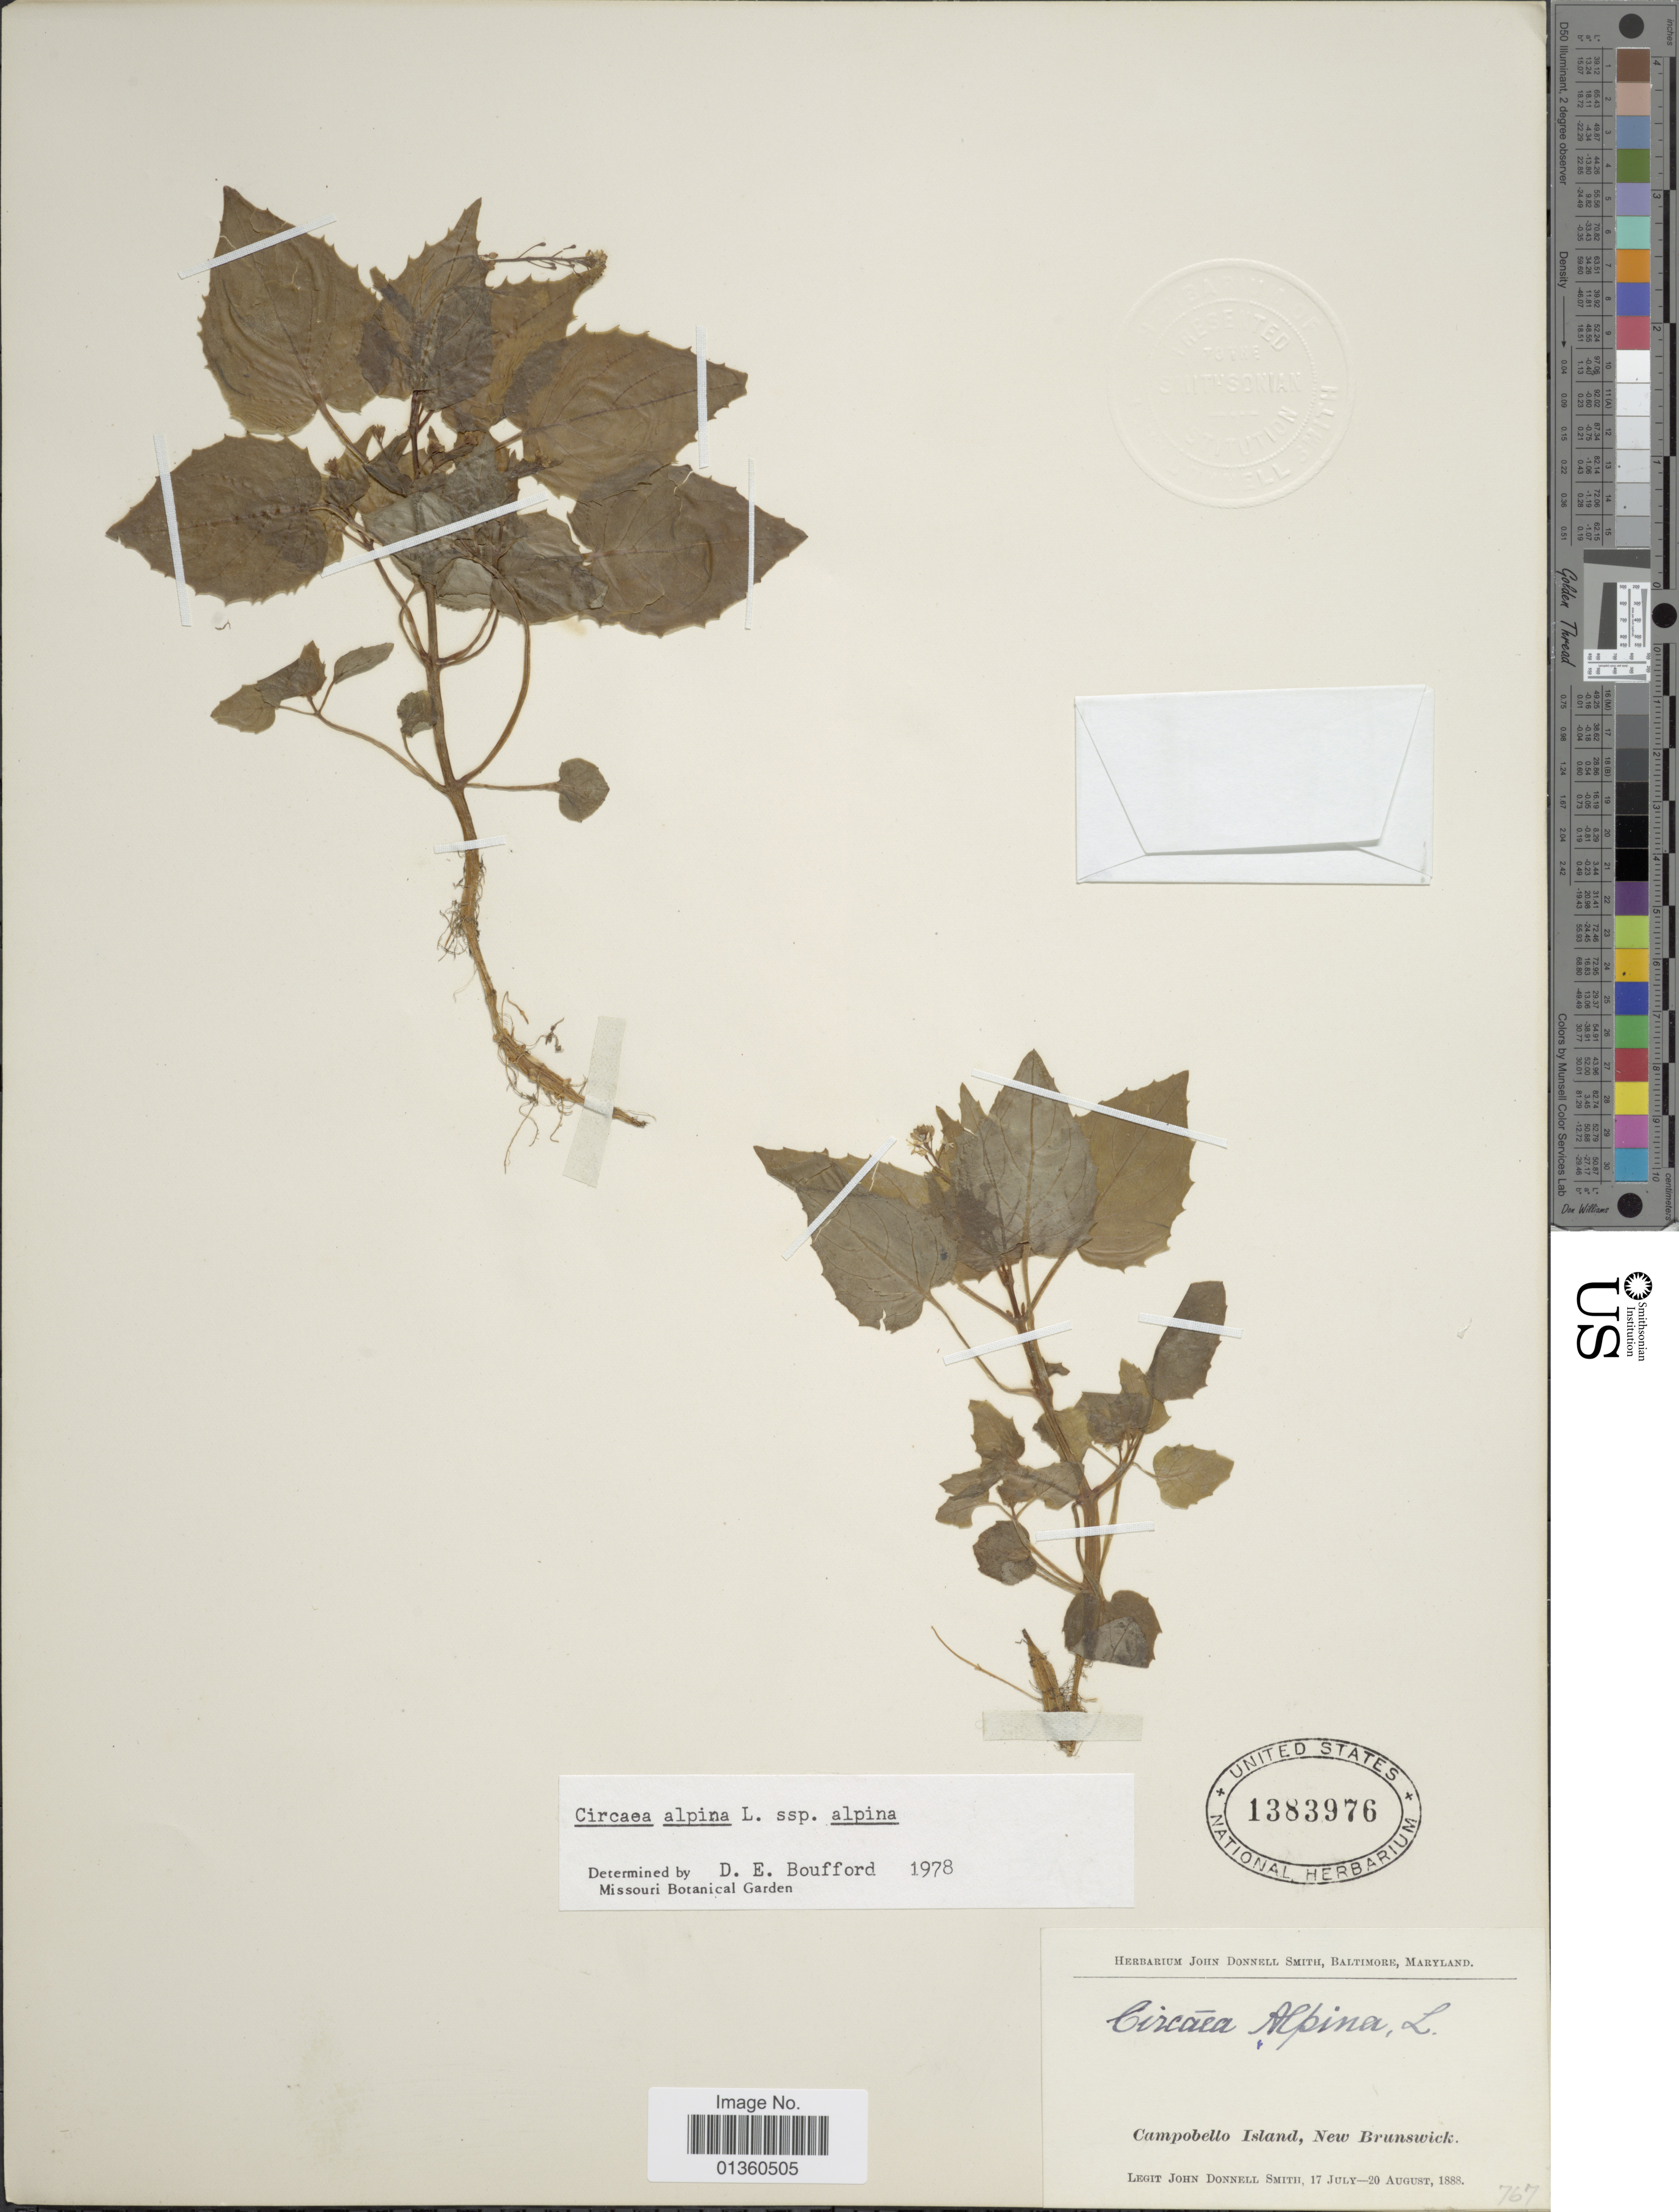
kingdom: Plantae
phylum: Tracheophyta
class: Magnoliopsida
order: Myrtales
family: Onagraceae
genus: Circaea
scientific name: Circaea alpina subsp. alpina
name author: L.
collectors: J. Donnell Smith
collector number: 767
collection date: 1888-07-17/1888-08-20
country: Canada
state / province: New Brunswick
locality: Campobello Island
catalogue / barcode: US 1383976